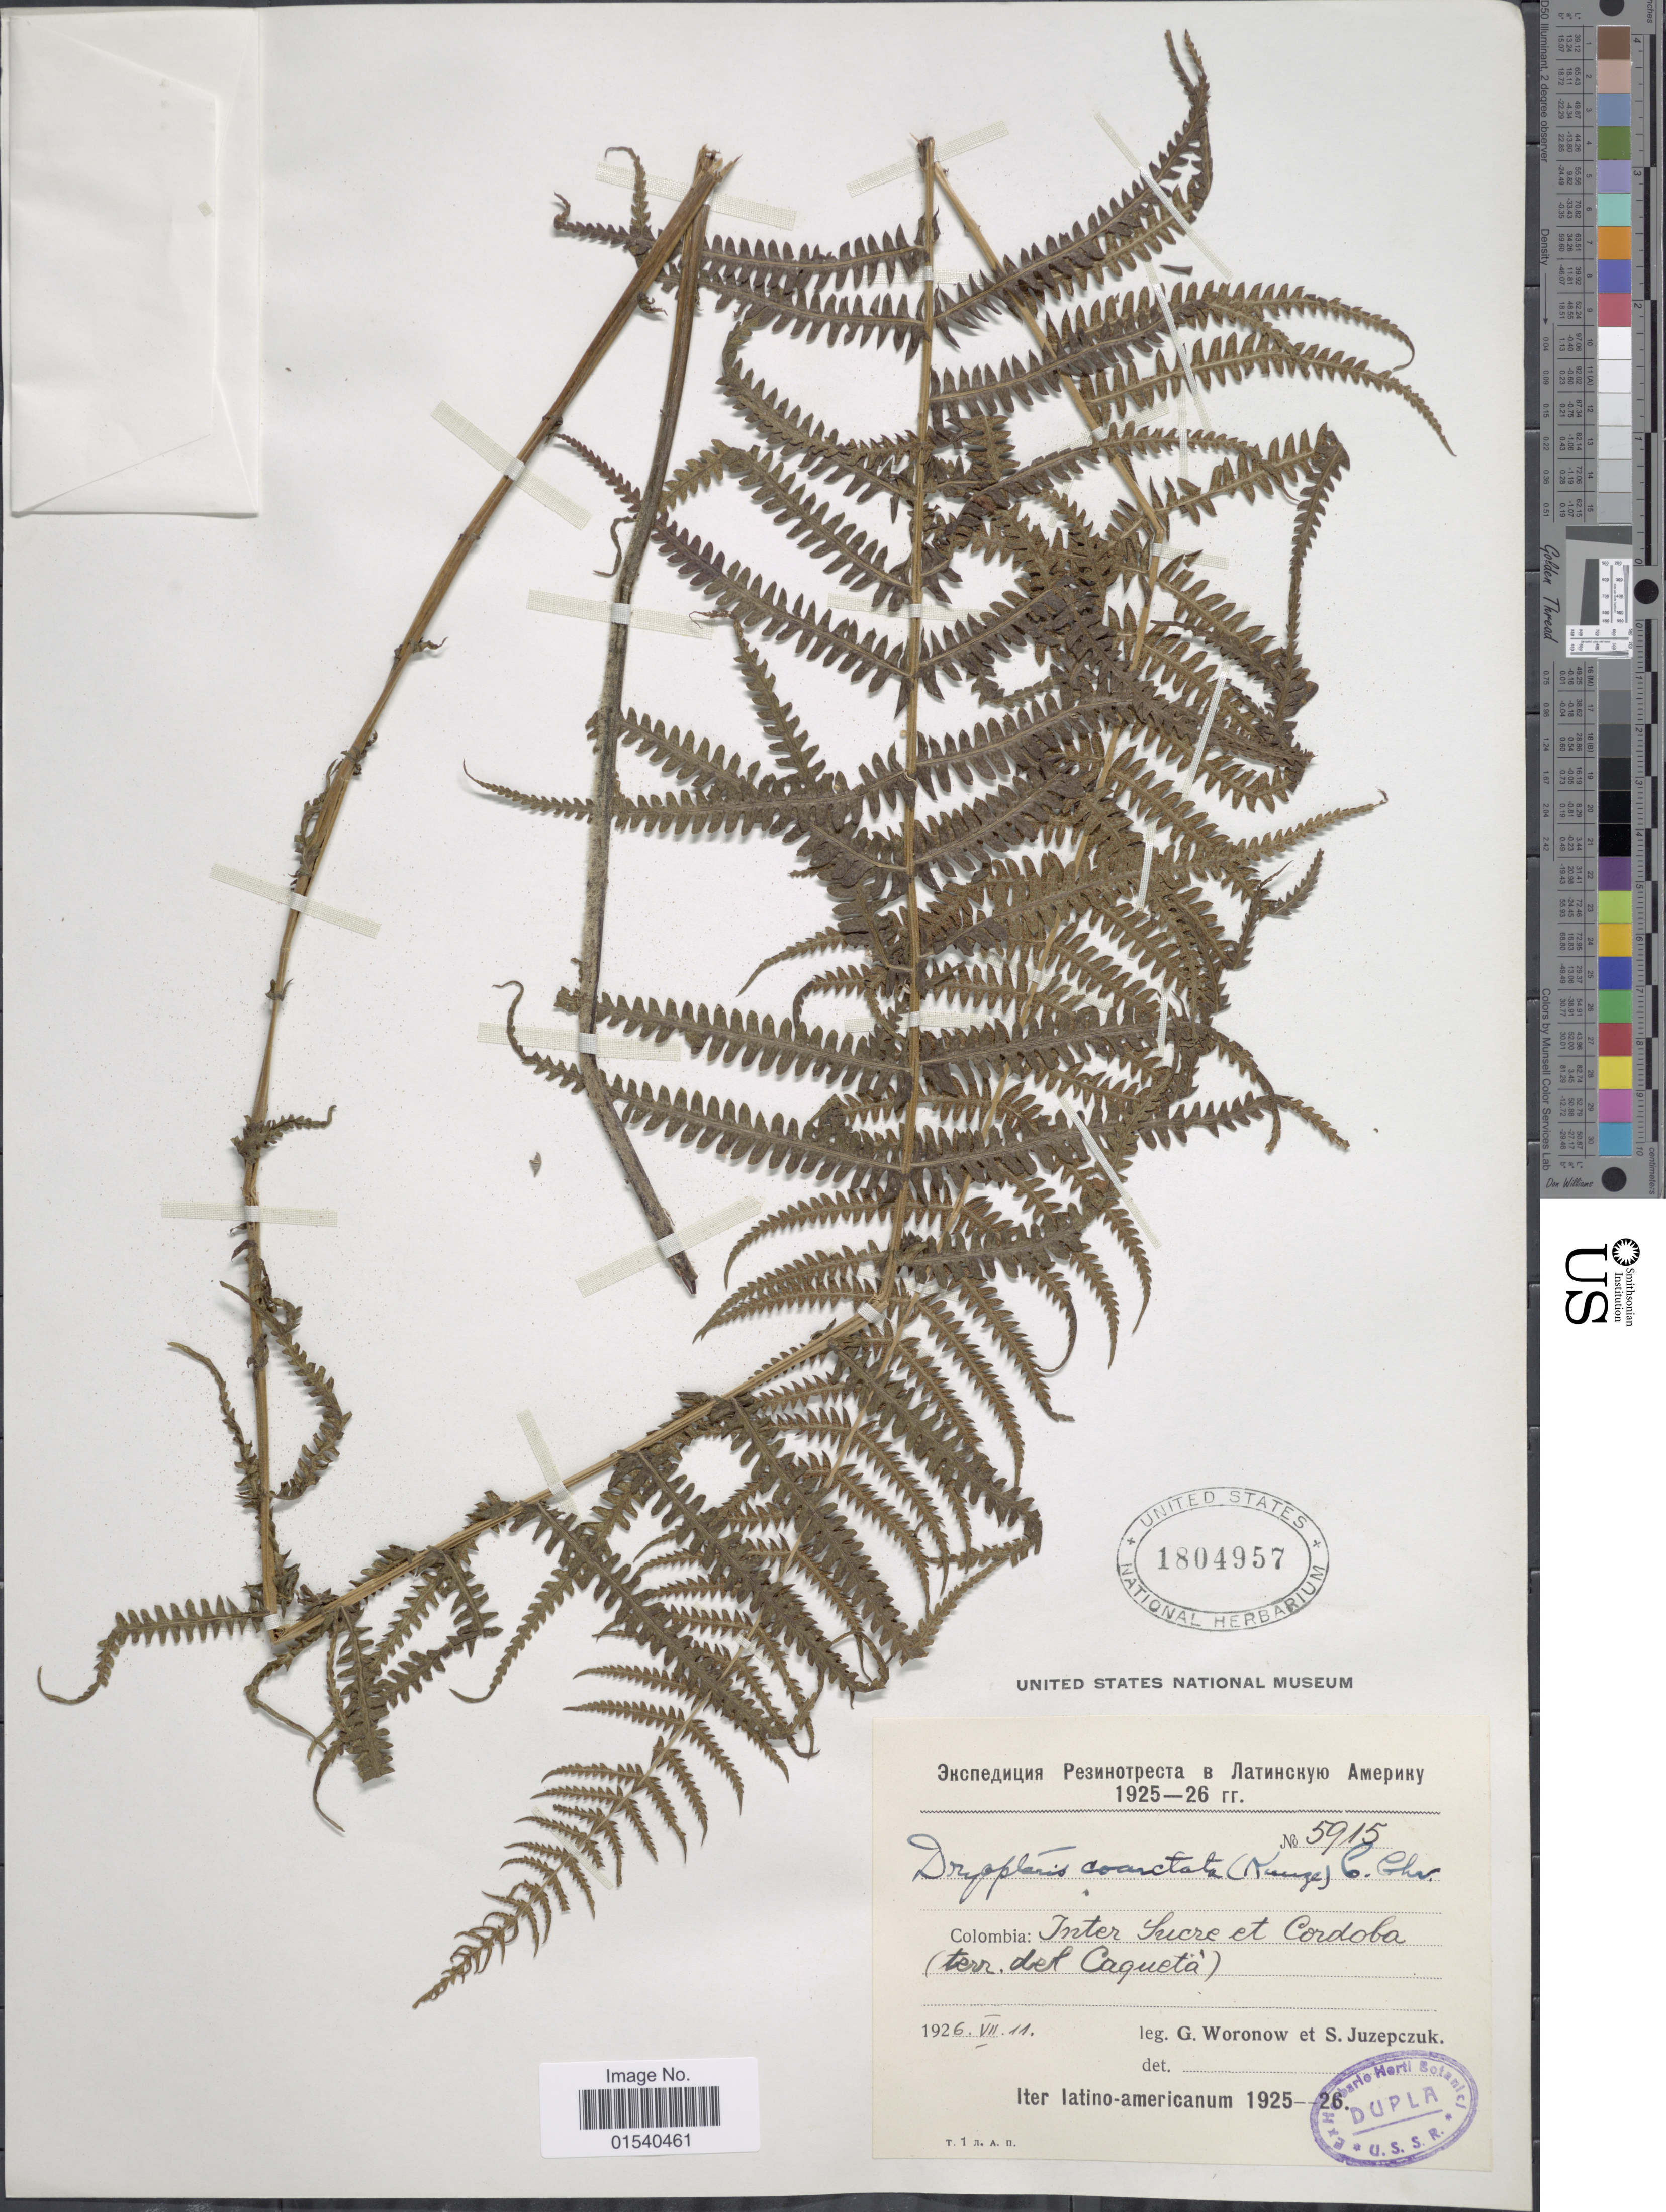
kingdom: Plantae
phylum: Tracheophyta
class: Polypodiopsida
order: Polypodiales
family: Thelypteridaceae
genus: Amauropelta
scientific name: Amauropelta opposita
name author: (Vahl) Pic. Serm.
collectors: G. Woronow & S. V. Juzepczuk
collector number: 5915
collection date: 1926-07-11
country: Colombia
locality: Inter Sucre et Cordoba (terr. del Caquetá)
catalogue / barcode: US 1804957